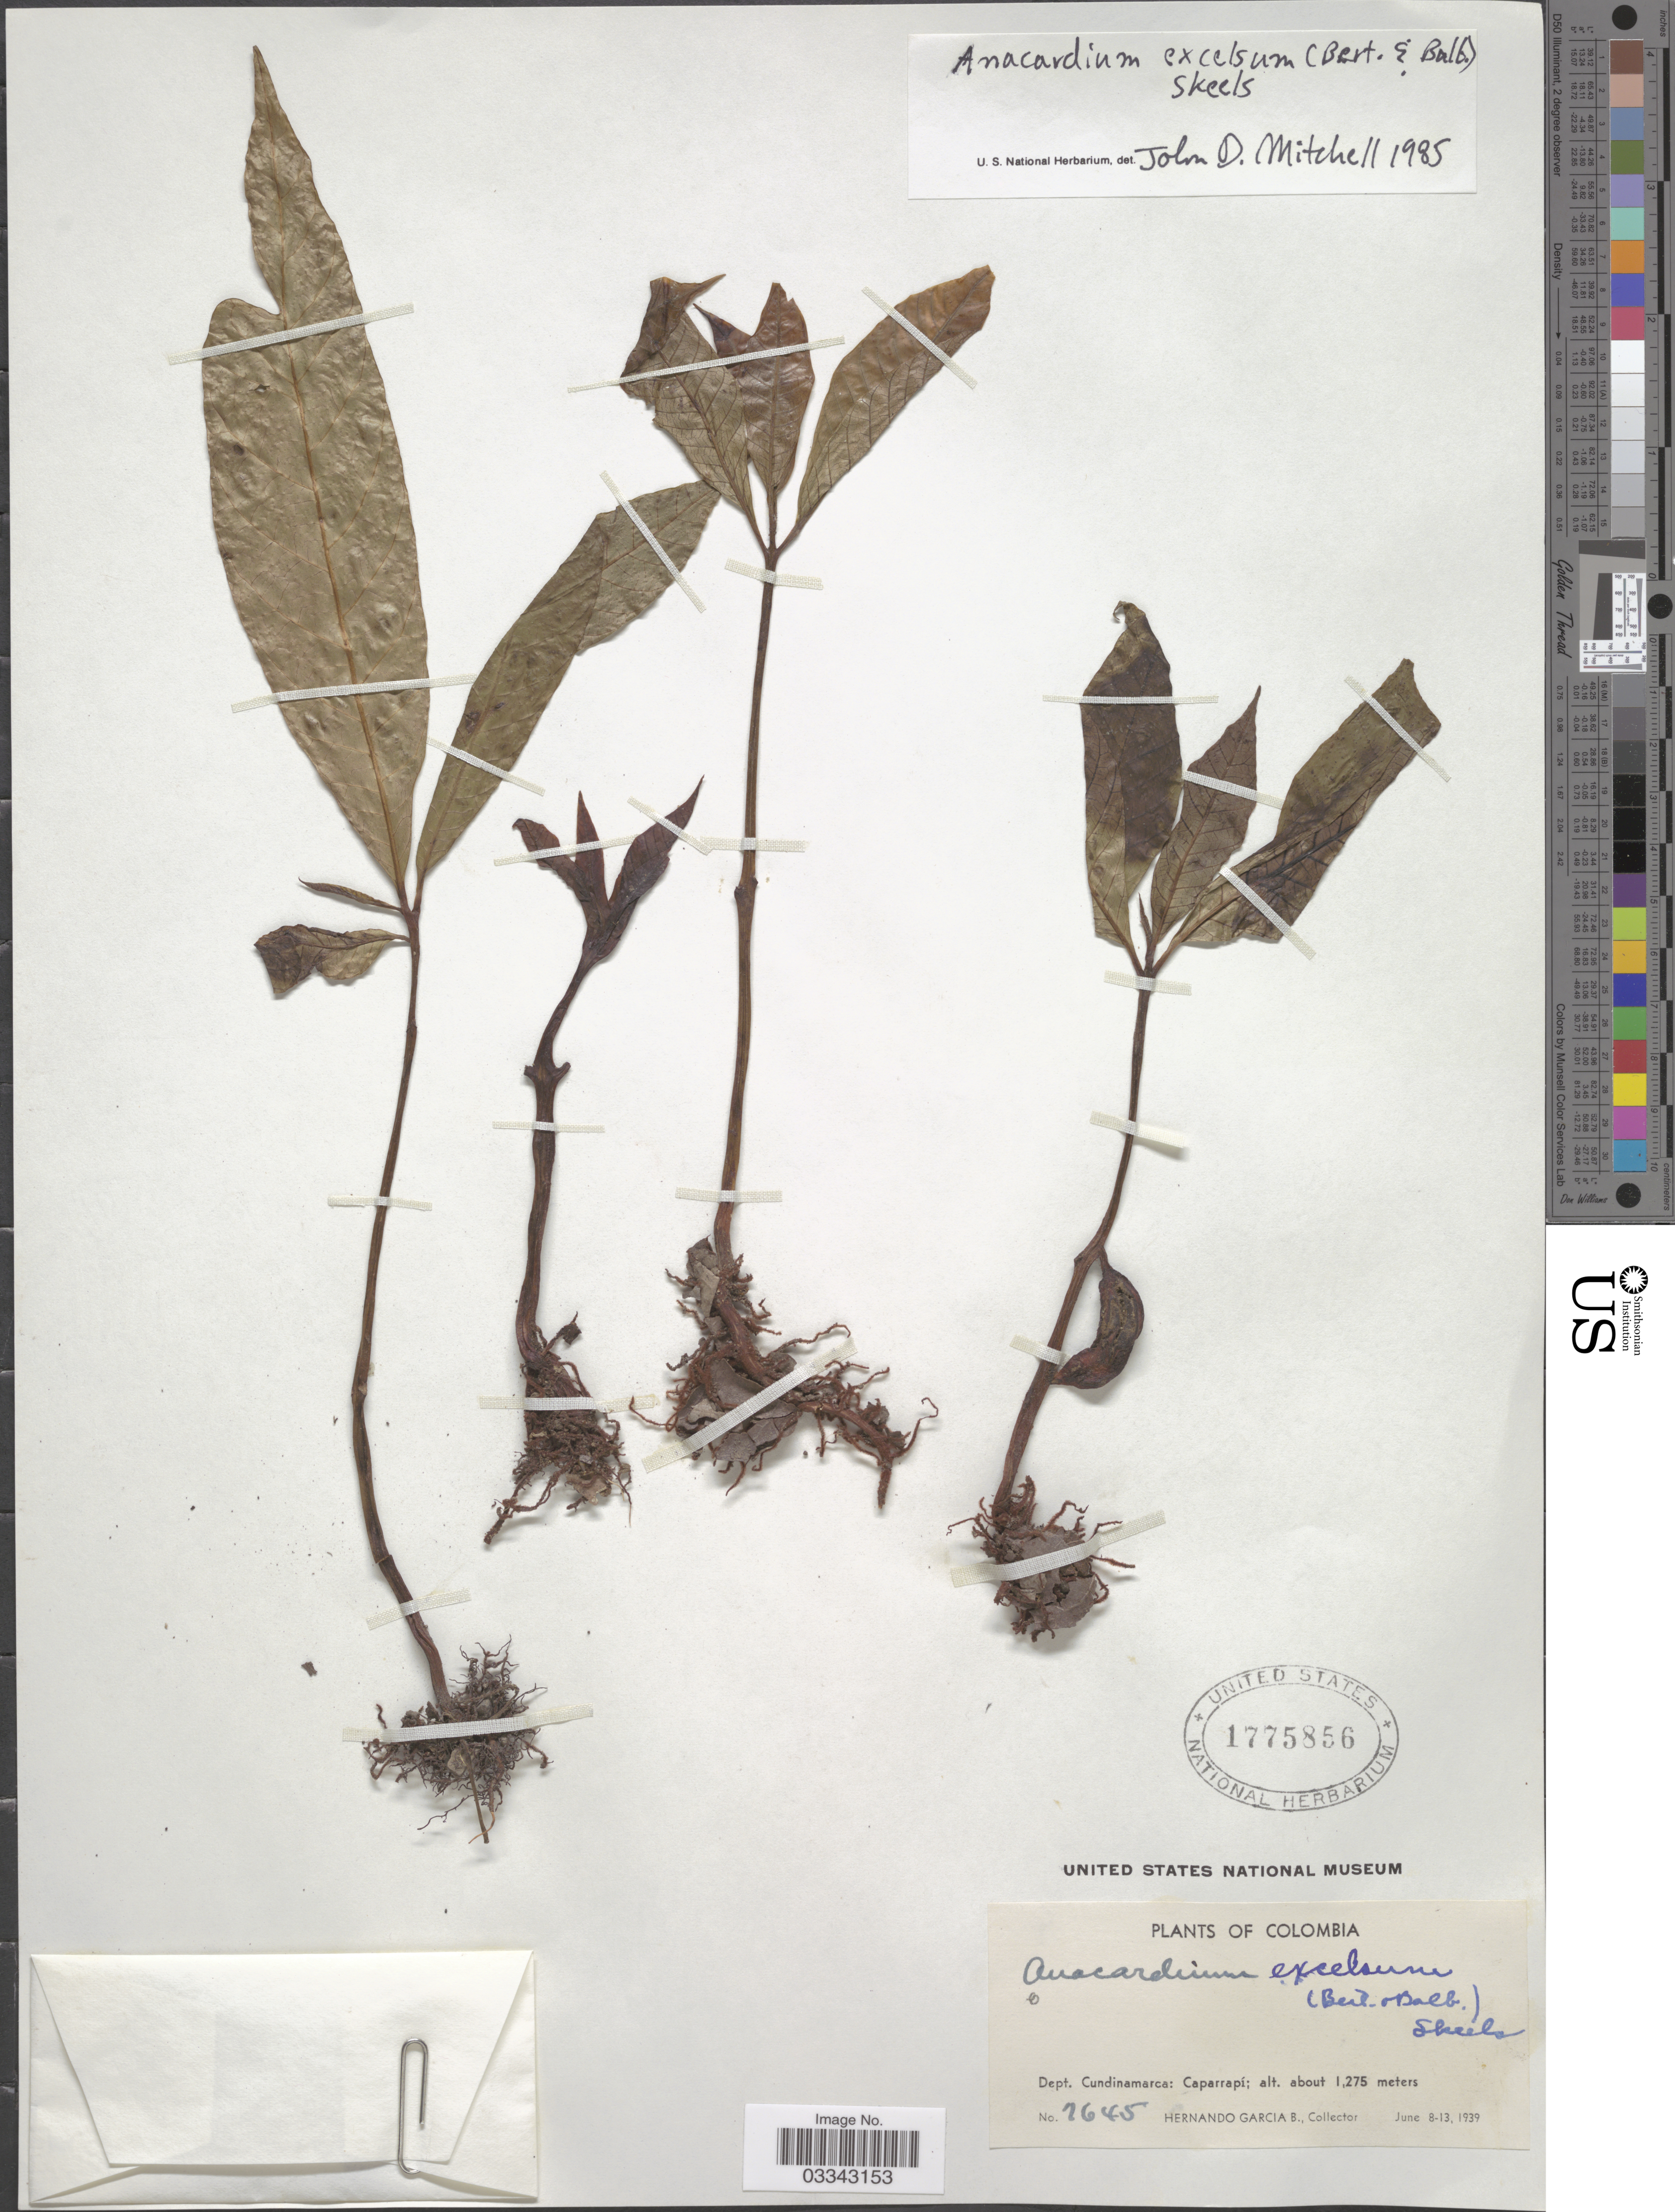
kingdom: Plantae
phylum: Tracheophyta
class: Magnoliopsida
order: Sapindales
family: Anacardiaceae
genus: Anacardium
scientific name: Anacardium excelsum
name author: (Kunth) Skeels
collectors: H. García Barriga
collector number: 7645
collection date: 1939-06-08/1939-06-13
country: Colombia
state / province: Cundinamarca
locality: Dept. Cundinamarca: Caparrapí.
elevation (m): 1275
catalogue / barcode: US 1775856